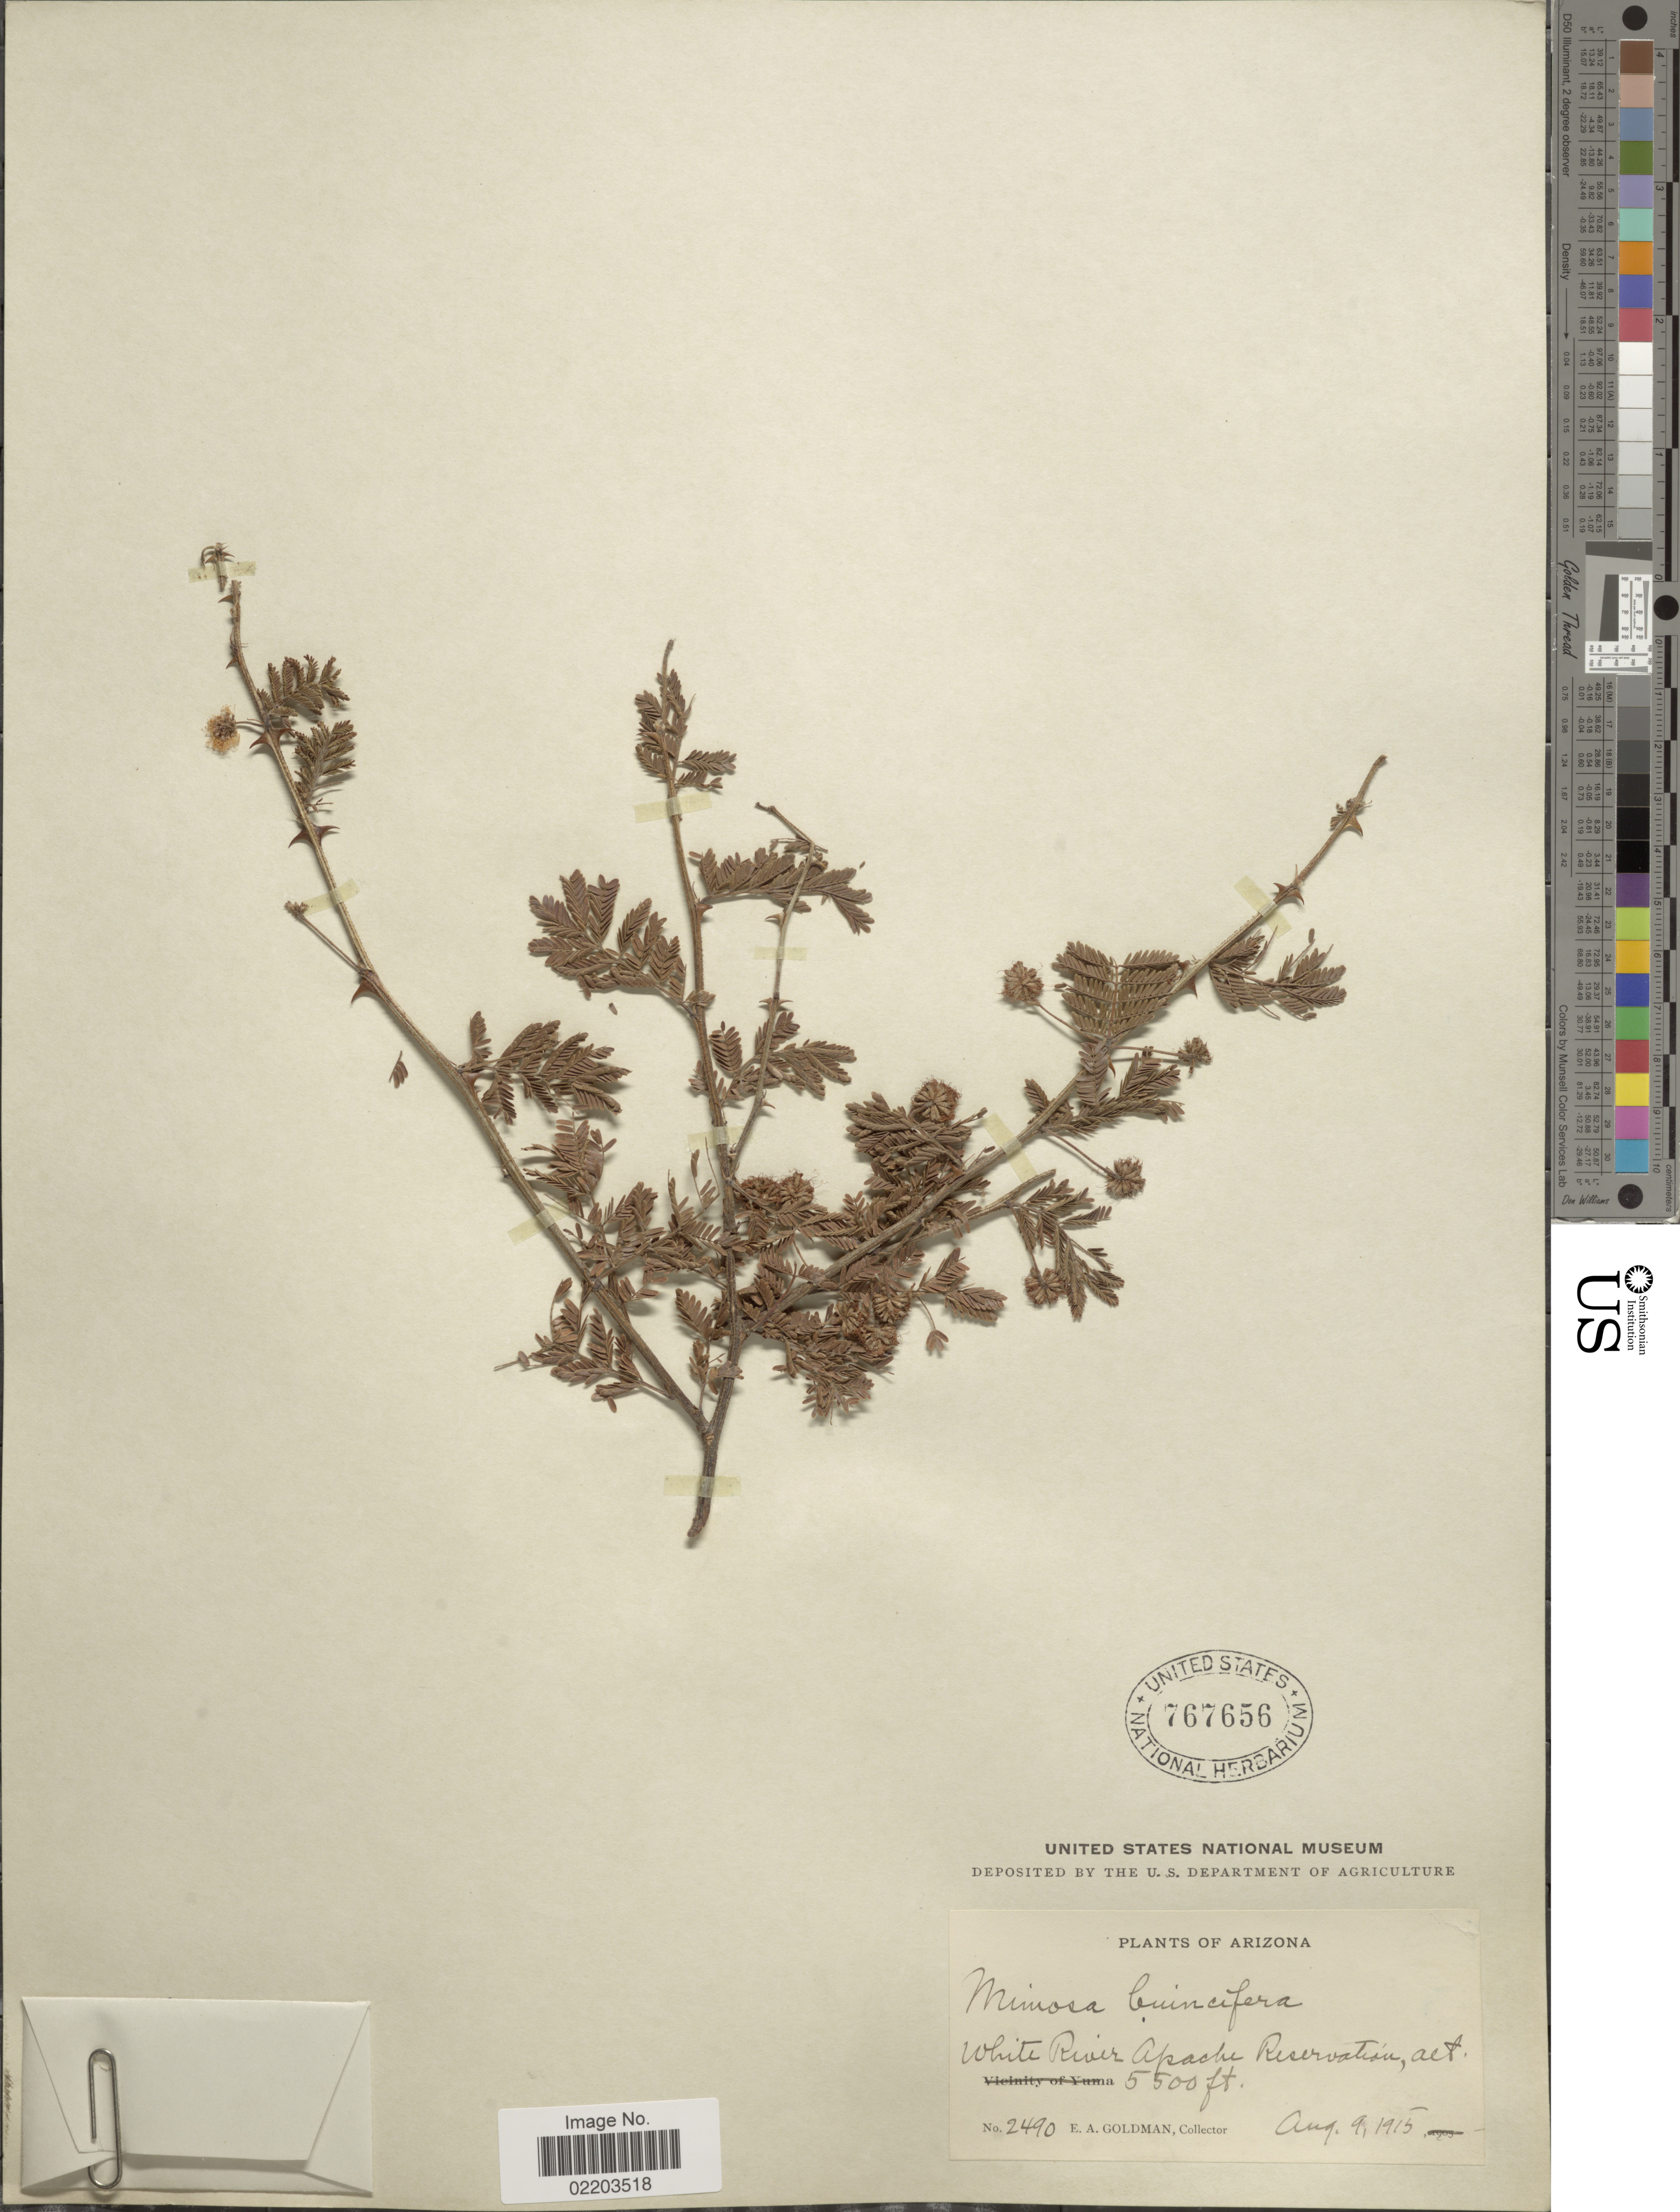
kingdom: Plantae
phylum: Tracheophyta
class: Magnoliopsida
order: Fabales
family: Fabaceae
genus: Mimosa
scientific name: Mimosa biuncifera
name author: Benth.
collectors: E. A. Goldman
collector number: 2490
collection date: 1915-08-09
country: United States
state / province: Arizona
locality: White River Apache Reservation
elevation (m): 1676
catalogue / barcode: US 767656